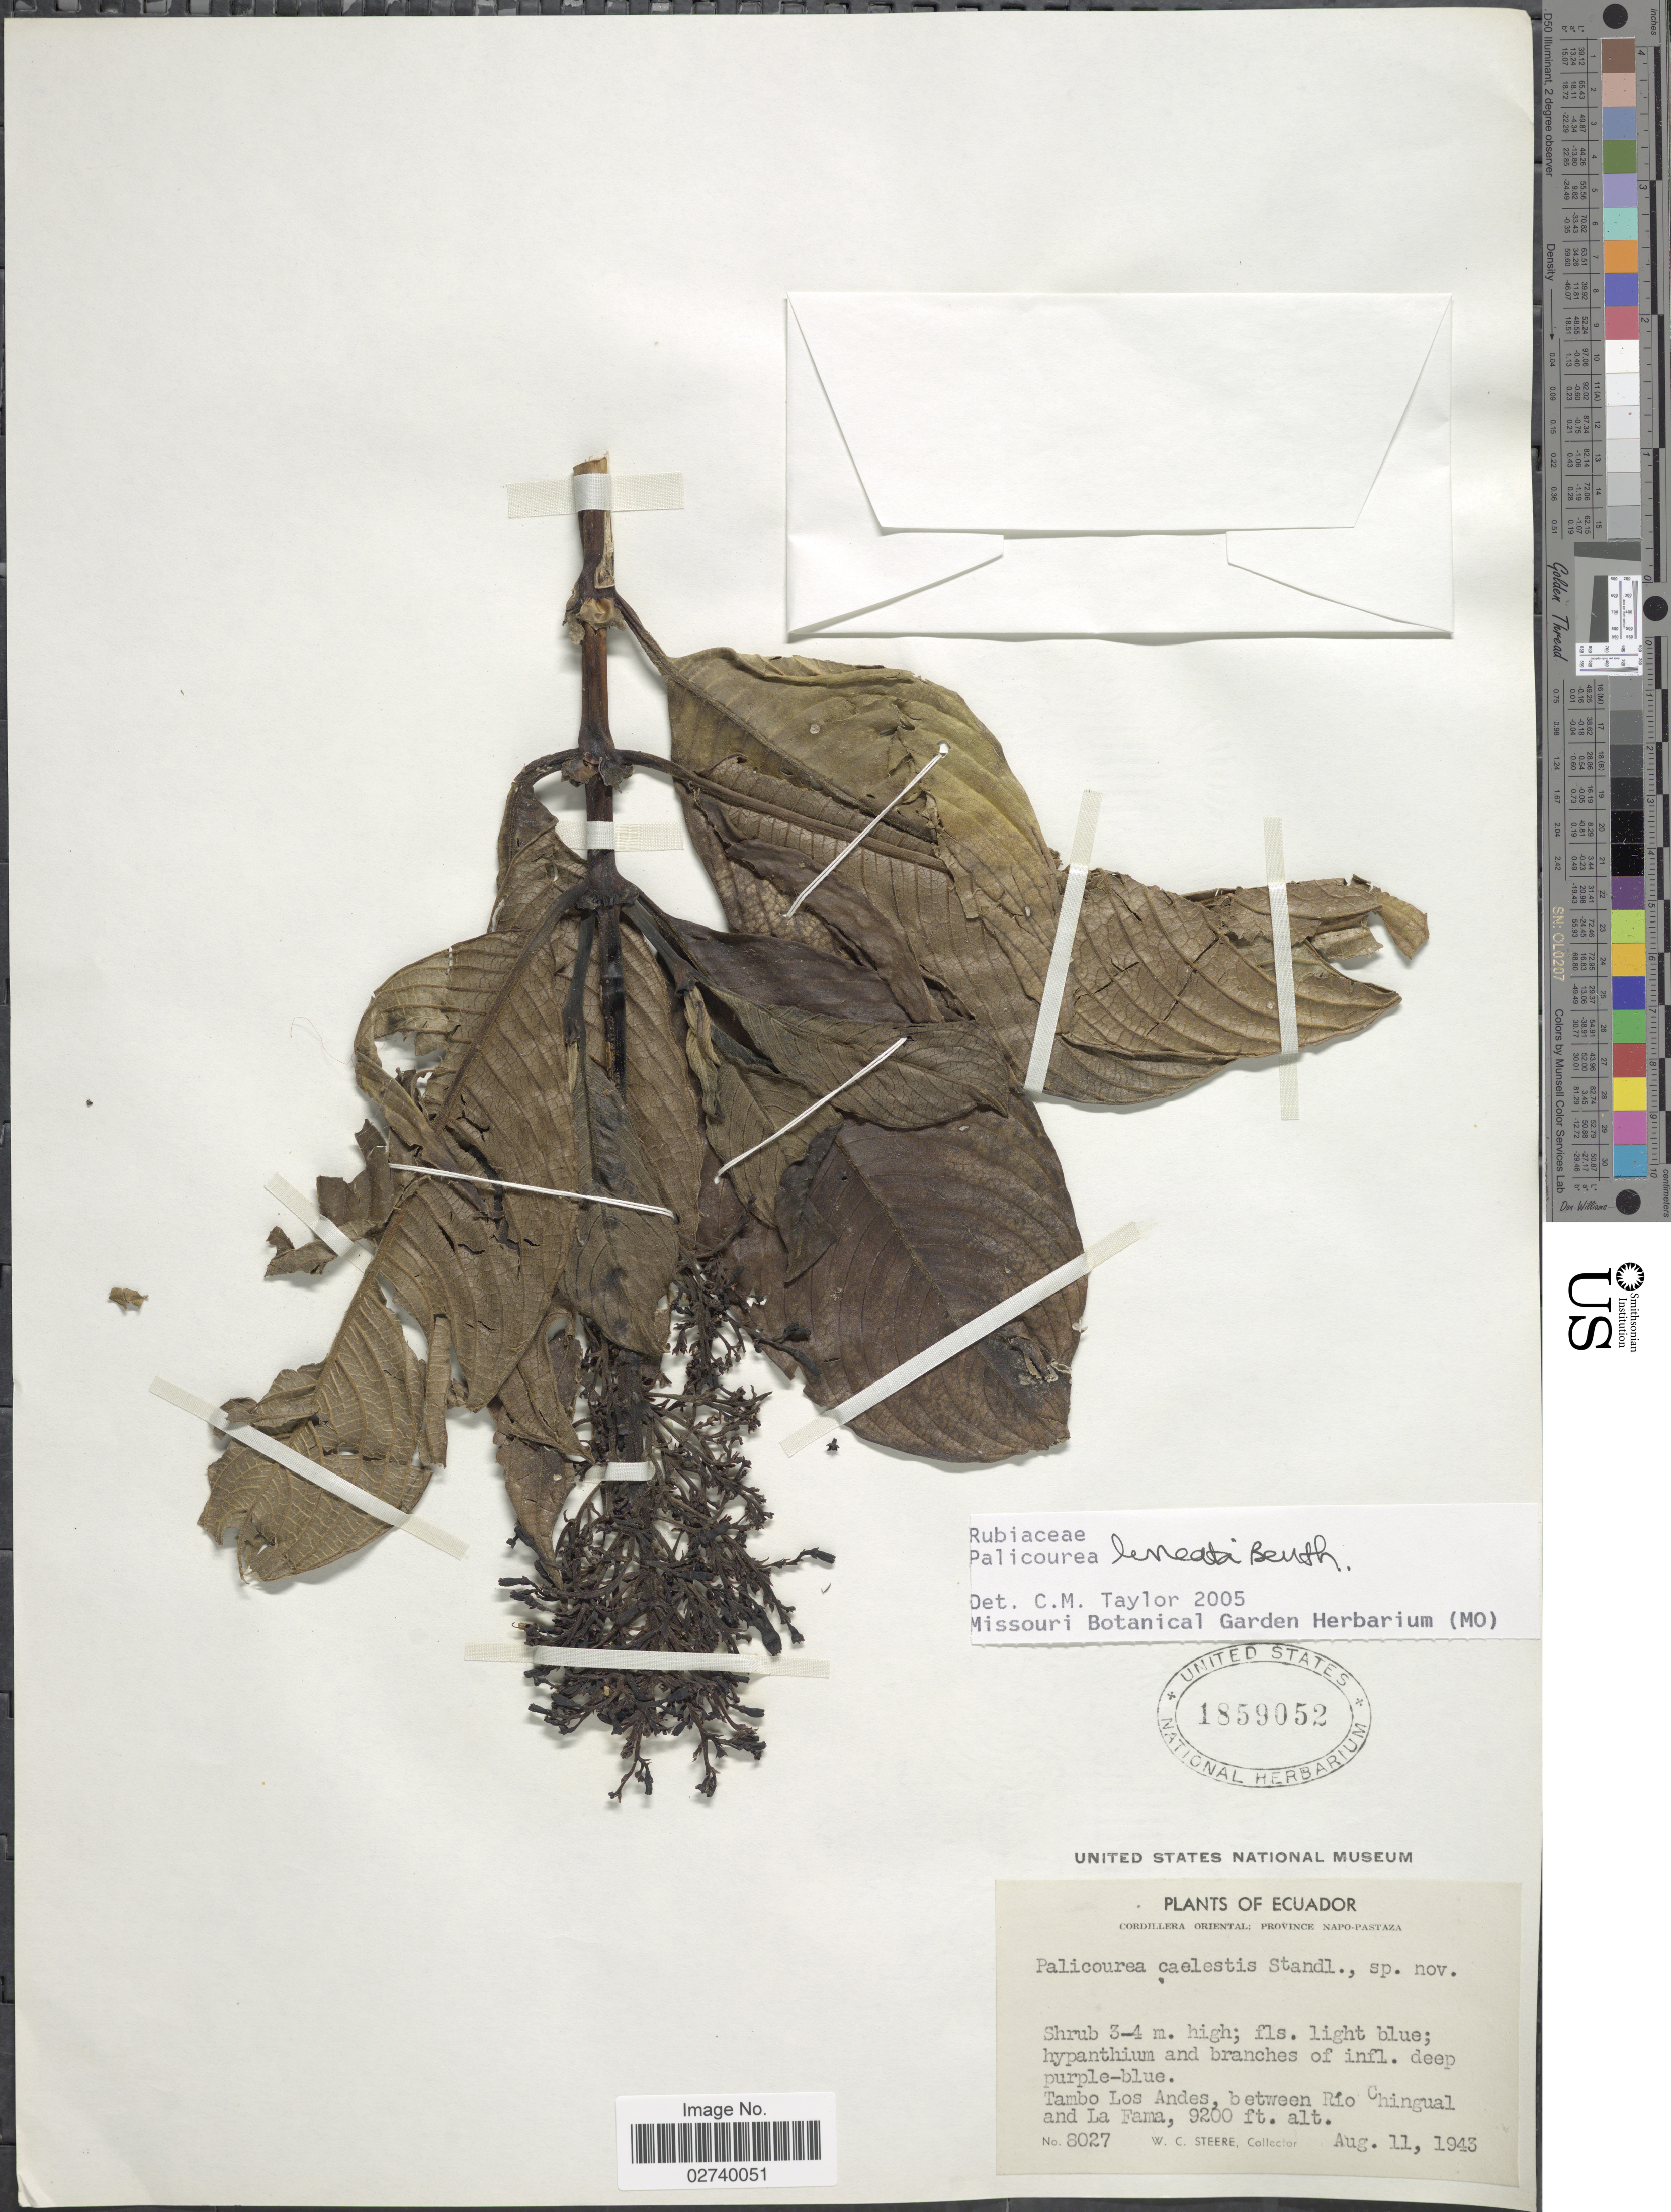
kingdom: Plantae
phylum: Tracheophyta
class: Magnoliopsida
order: Gentianales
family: Rubiaceae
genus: Palicourea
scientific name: Palicourea lineata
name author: Benth.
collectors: W. C. Steere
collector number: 8027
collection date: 1943-08-11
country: Ecuador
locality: Cordillera Oriental: Province Napo-Pastaza. Tambo Los Andes, between Río Chingual and La Fama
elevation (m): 2804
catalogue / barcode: US 1859052